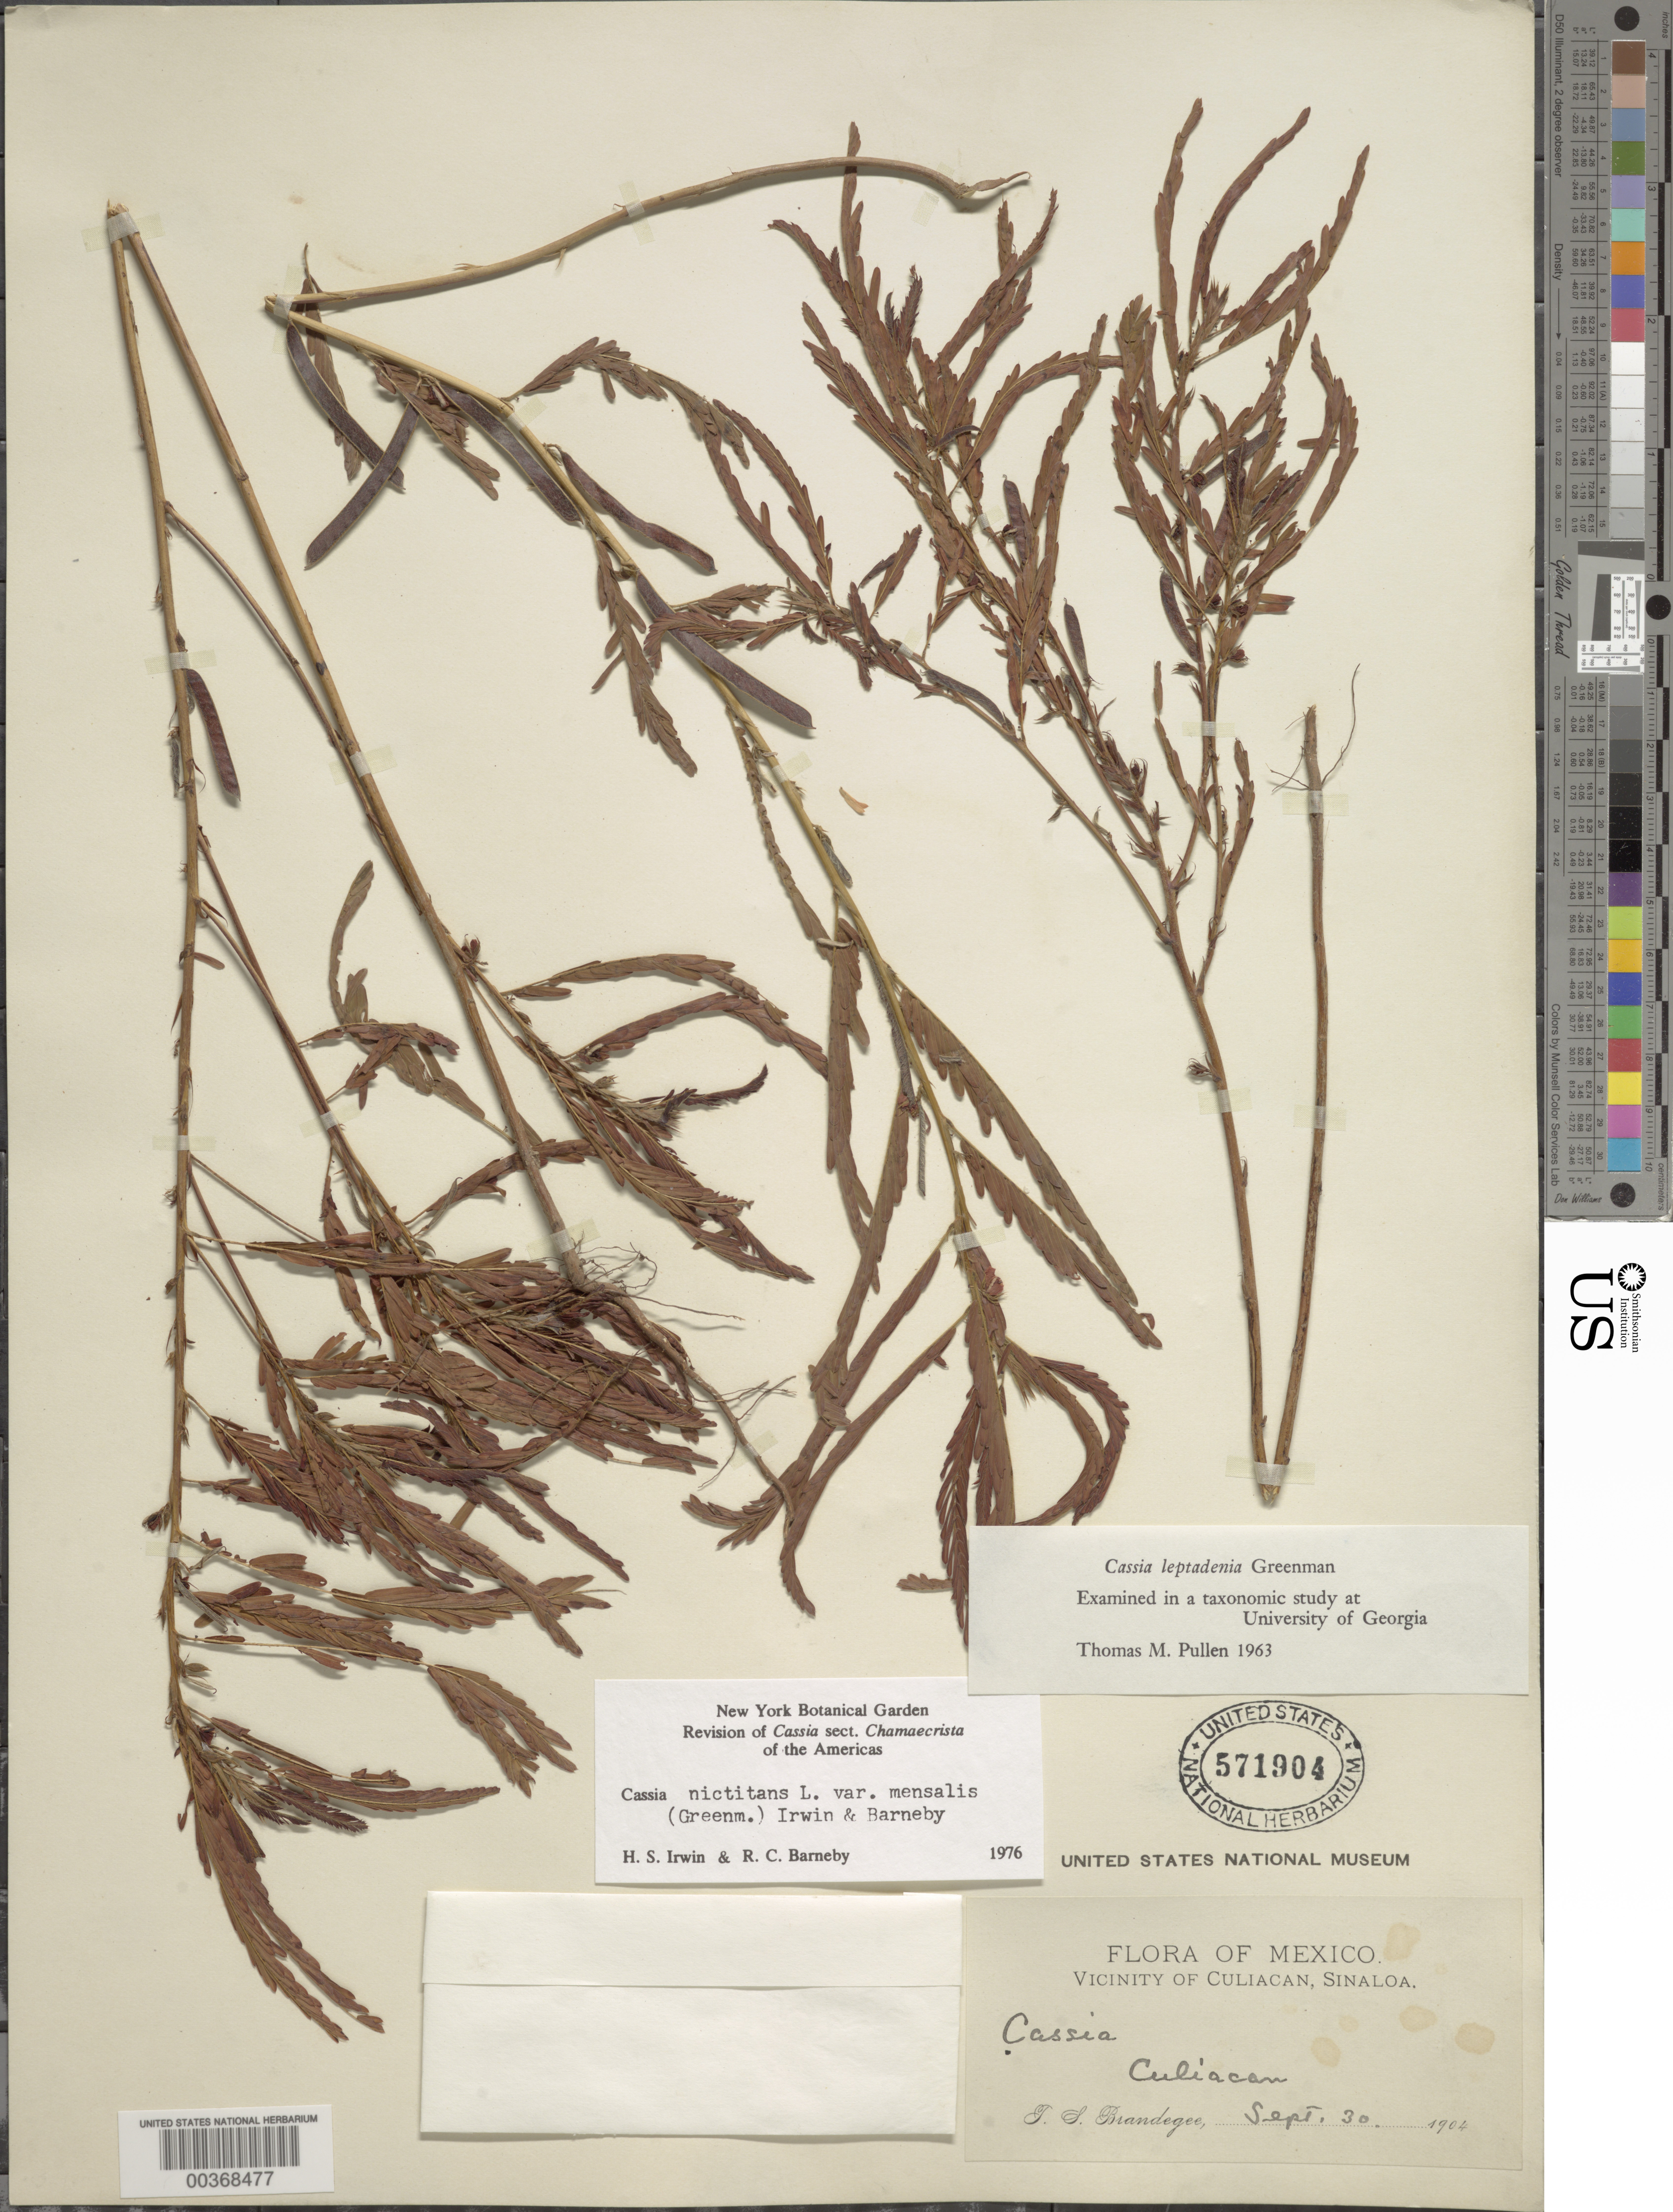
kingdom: Plantae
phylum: Tracheophyta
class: Magnoliopsida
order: Fabales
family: Fabaceae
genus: Chamaecrista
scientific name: Chamaecrista nictitans var. mensalis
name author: (Greenm.) H.S. Irwin & Barneby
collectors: T. S. Brandegee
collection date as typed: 30 Sep 1904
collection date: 1904-09-30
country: Mexico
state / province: Sinaloa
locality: Culiacan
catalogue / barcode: US 571904